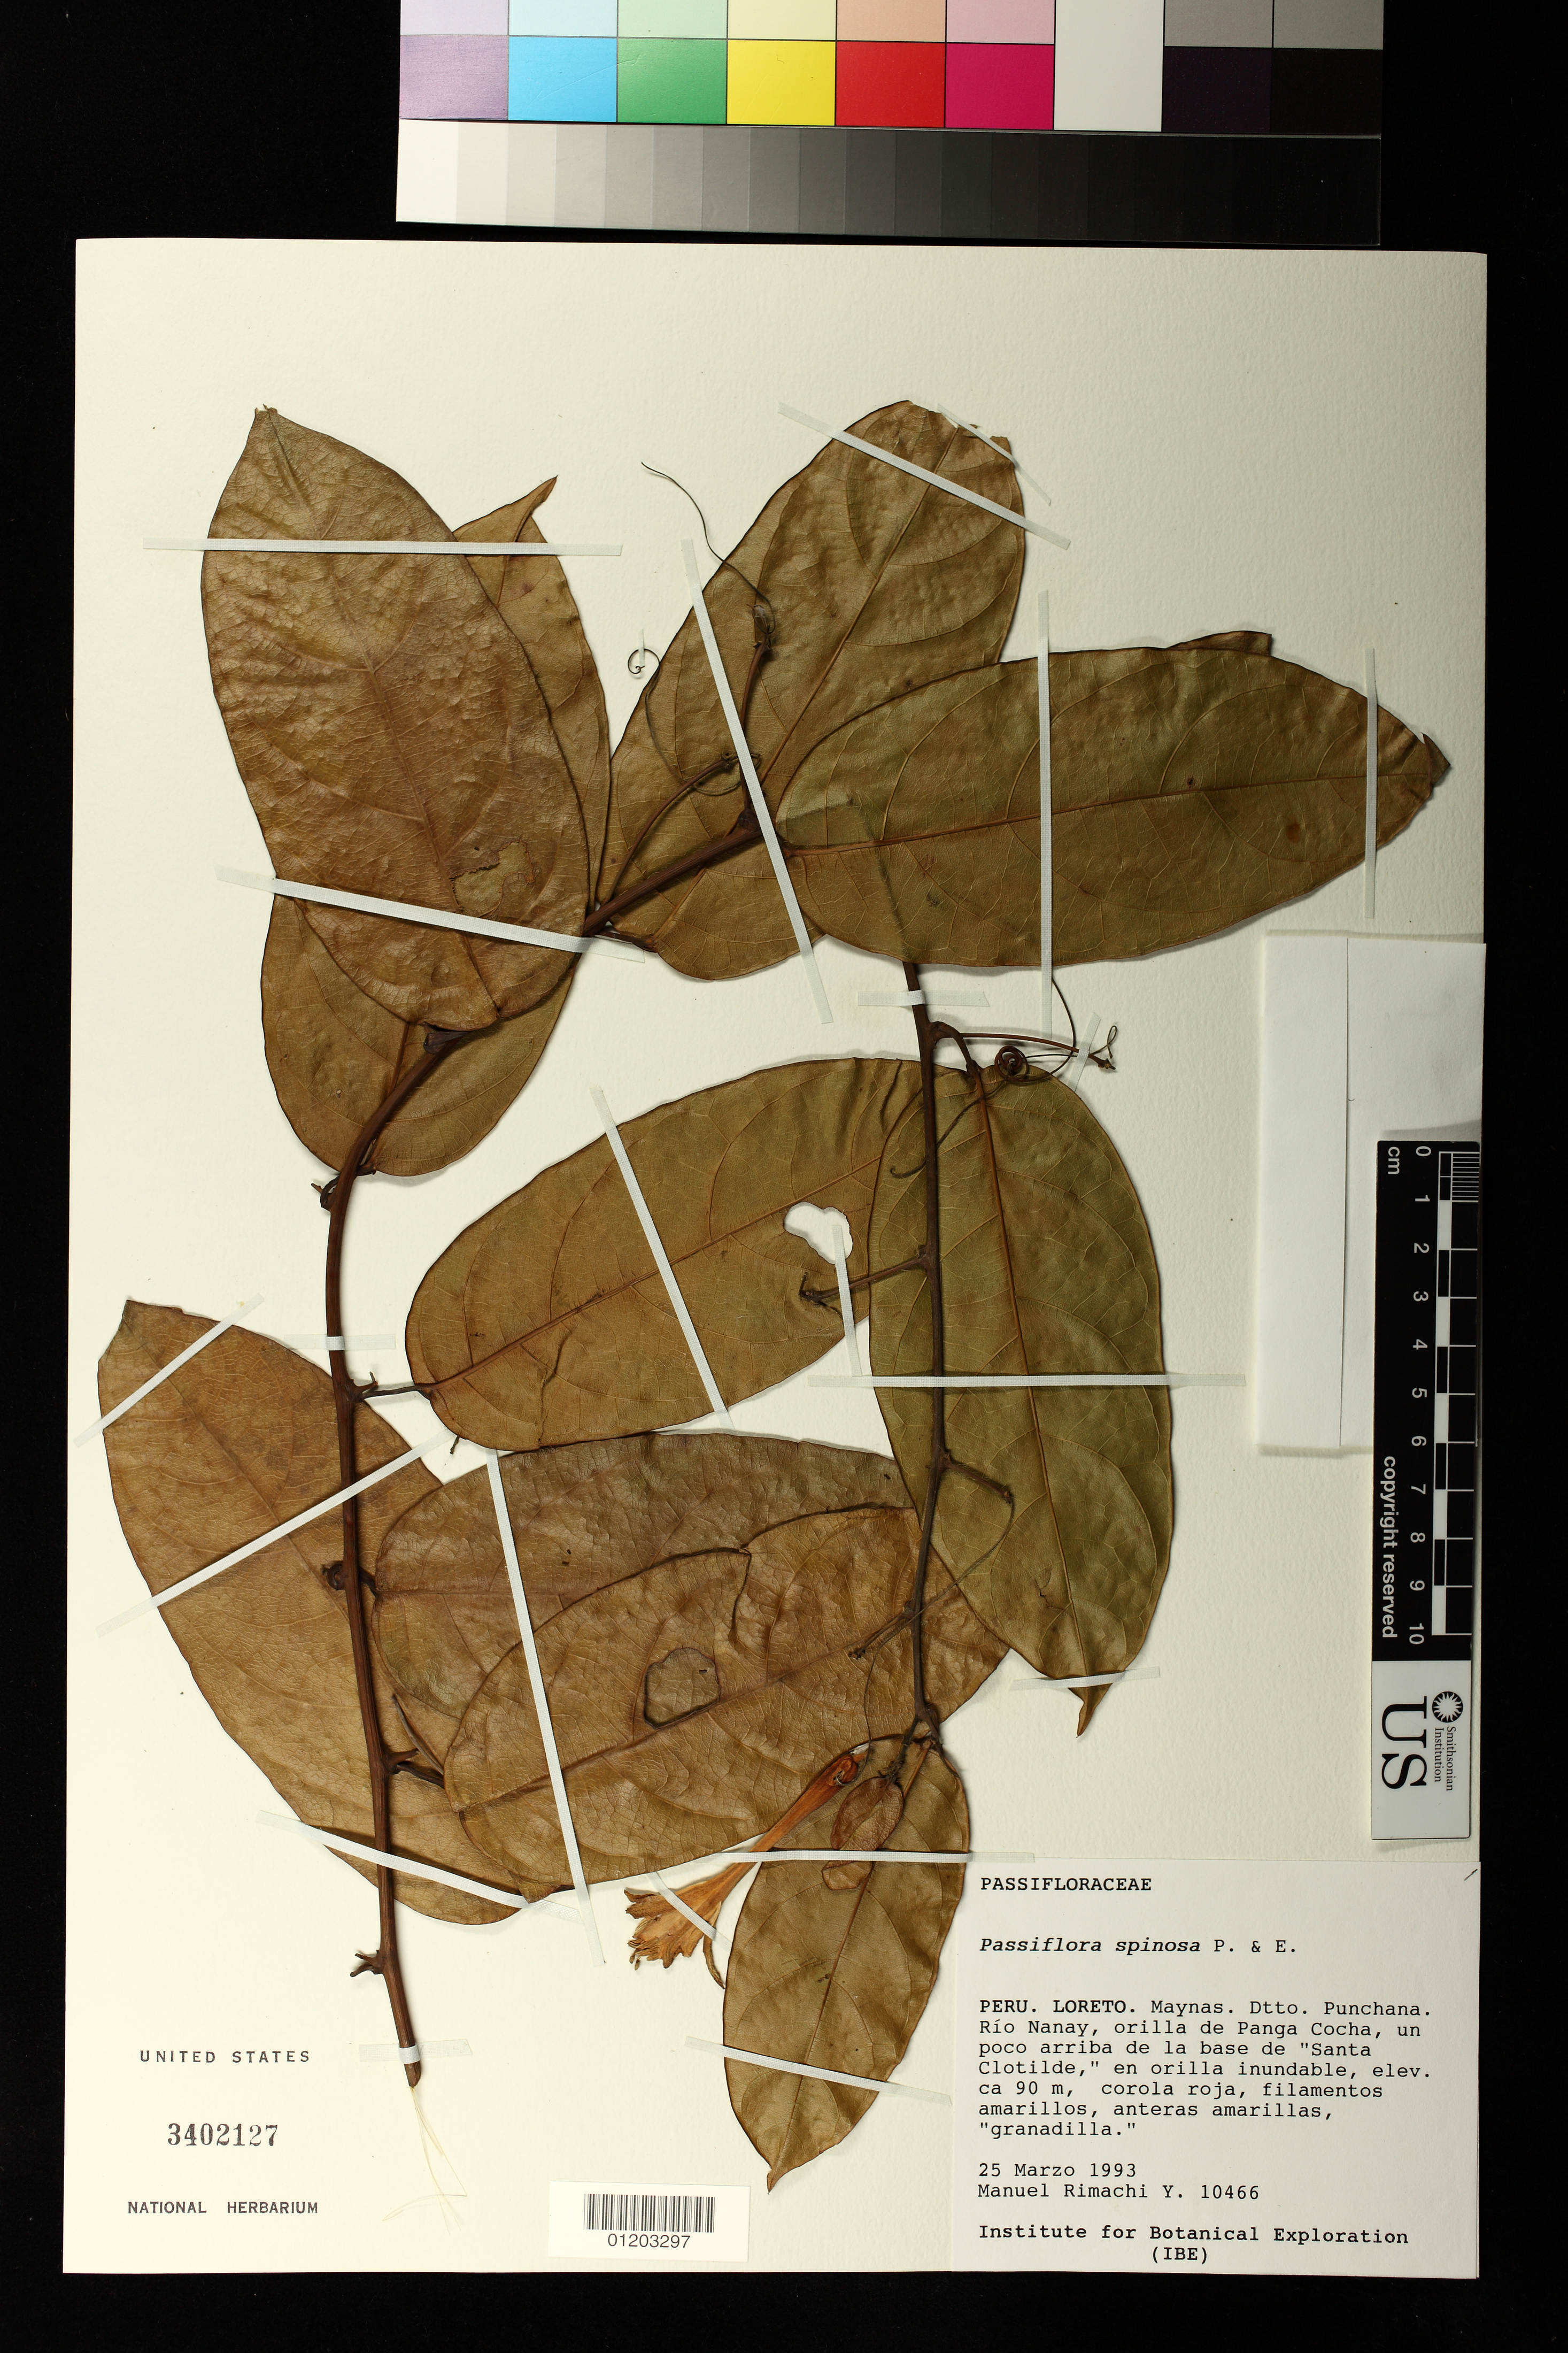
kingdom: Plantae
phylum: Tracheophyta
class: Magnoliopsida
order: Malpighiales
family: Passifloraceae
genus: Passiflora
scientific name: Passiflora spinosa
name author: (Poepp. & Endl.) Mast.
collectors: M. Rimachi Y.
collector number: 10466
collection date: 1993-03-25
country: Peru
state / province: Loreto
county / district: Maynas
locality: Dtto. Punchana. Rio Nanay, orilla de Panga Cocha, un poco arriba de la base de "Santa Clotilde"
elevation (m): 90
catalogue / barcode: US 3402127